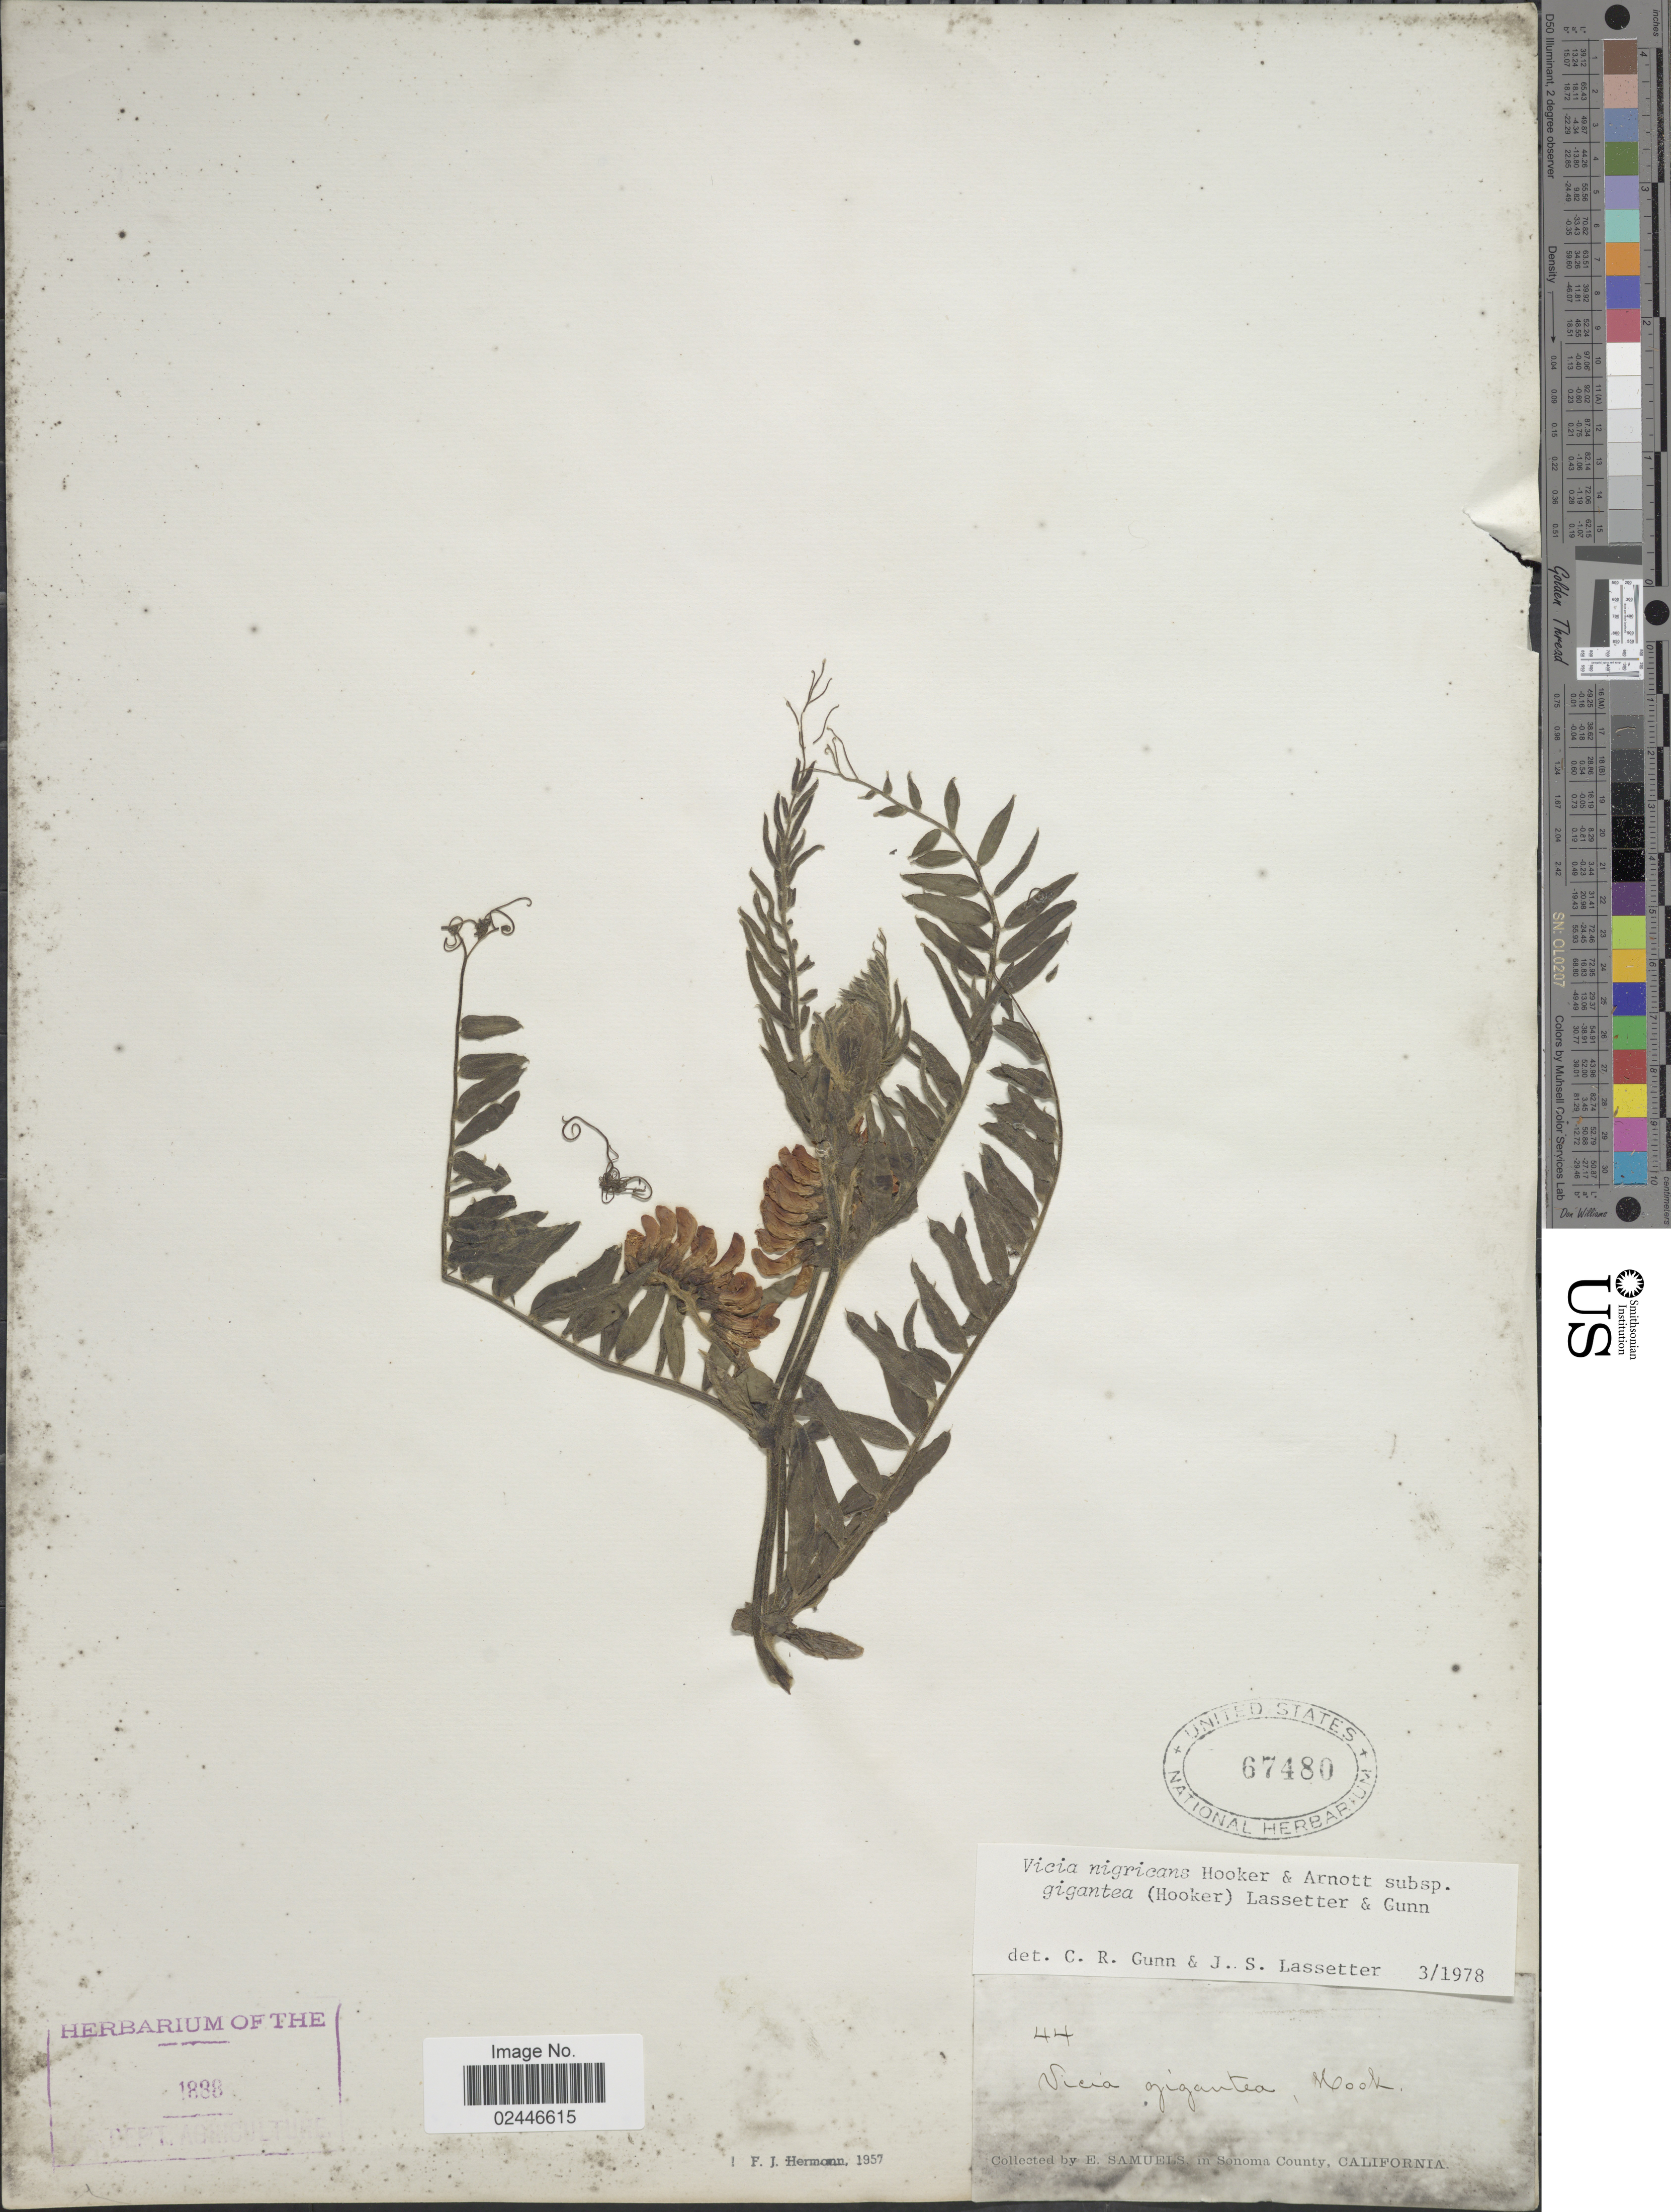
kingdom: Plantae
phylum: Tracheophyta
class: Magnoliopsida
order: Fabales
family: Fabaceae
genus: Vicia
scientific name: Vicia nigricans subsp. gigantea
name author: Hook. & Arn.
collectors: E. Samuels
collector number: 44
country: United States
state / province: California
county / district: Sonoma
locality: Sonoma County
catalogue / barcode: US 67480